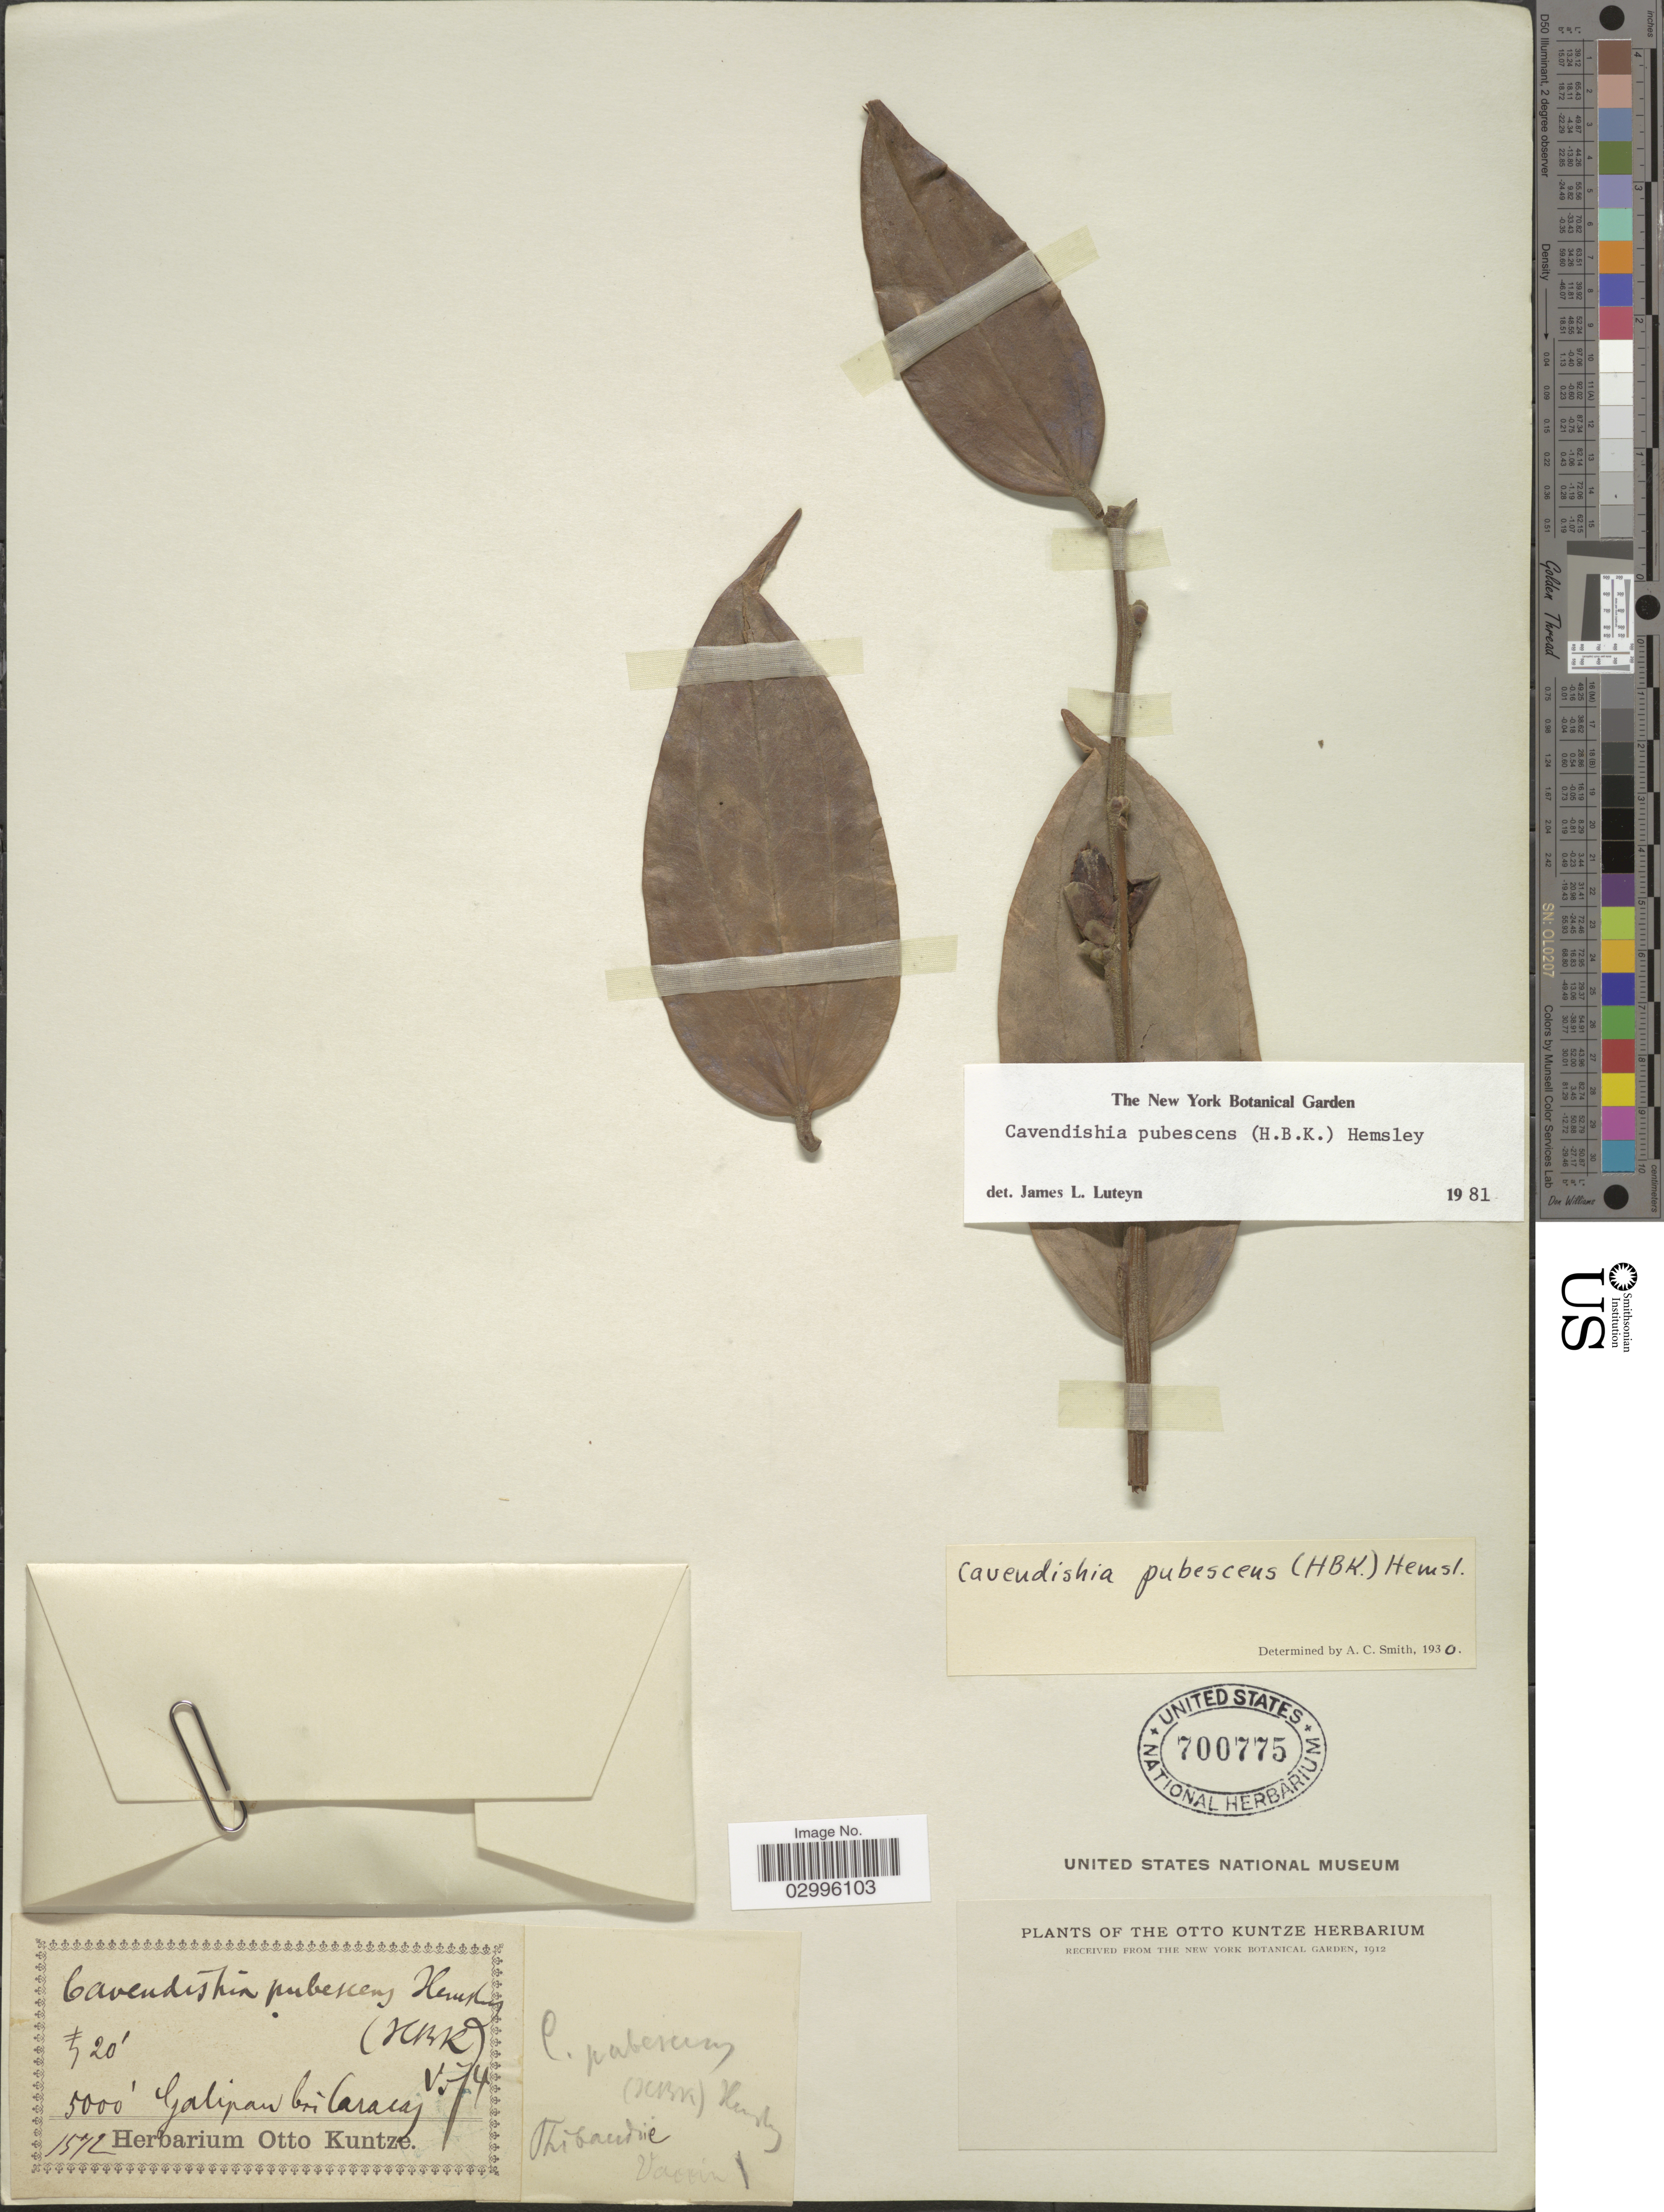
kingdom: Plantae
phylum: Tracheophyta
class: Magnoliopsida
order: Ericales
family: Ericaceae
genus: Cavendishia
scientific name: Cavendishia pubescens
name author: (Kunth) Hemsl.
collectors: ex herb. Otto Kuntze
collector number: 1572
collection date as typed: Transcribed d/m/y: /5/74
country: Venezuela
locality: Galipan bei Caracas.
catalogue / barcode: US 700775